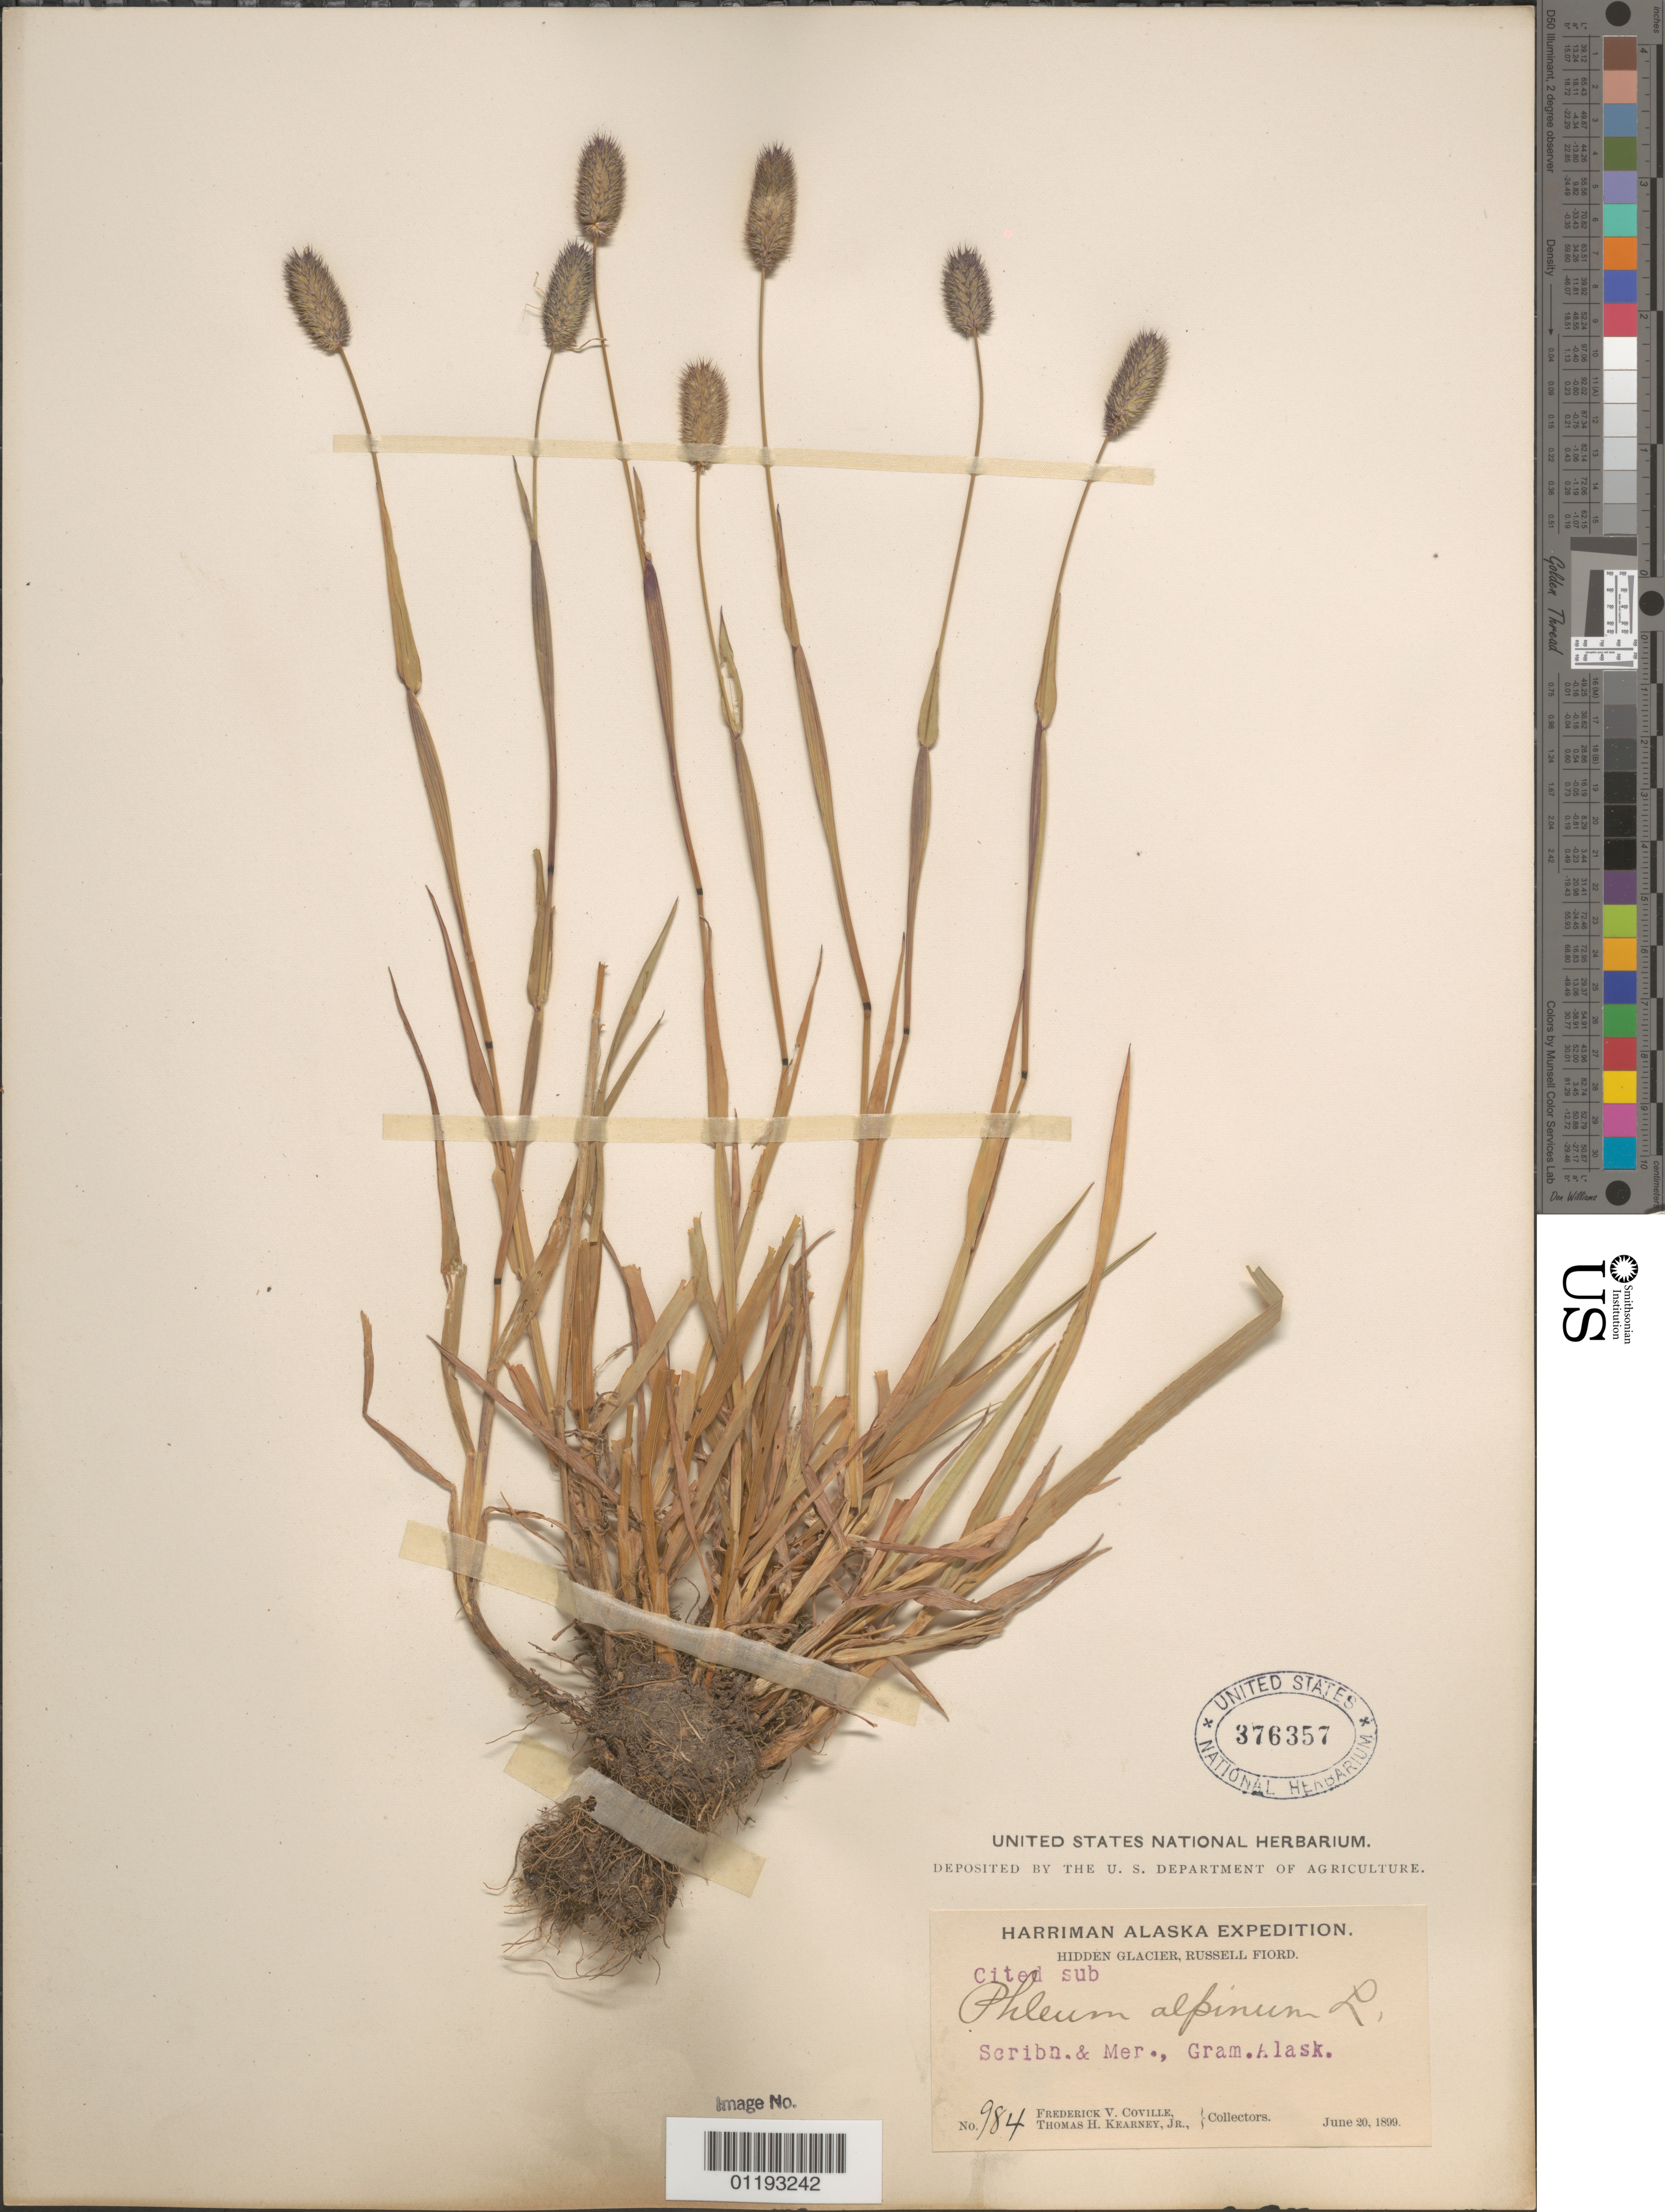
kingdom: Plantae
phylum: Tracheophyta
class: Liliopsida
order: Poales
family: Poaceae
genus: Phleum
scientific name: Phleum alpinum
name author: L.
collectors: F. V. Coville & T. H. Kearney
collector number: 984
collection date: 1899-06-20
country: United States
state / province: Alaska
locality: Hidden Glacier, Russell Fiord.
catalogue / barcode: US 376357